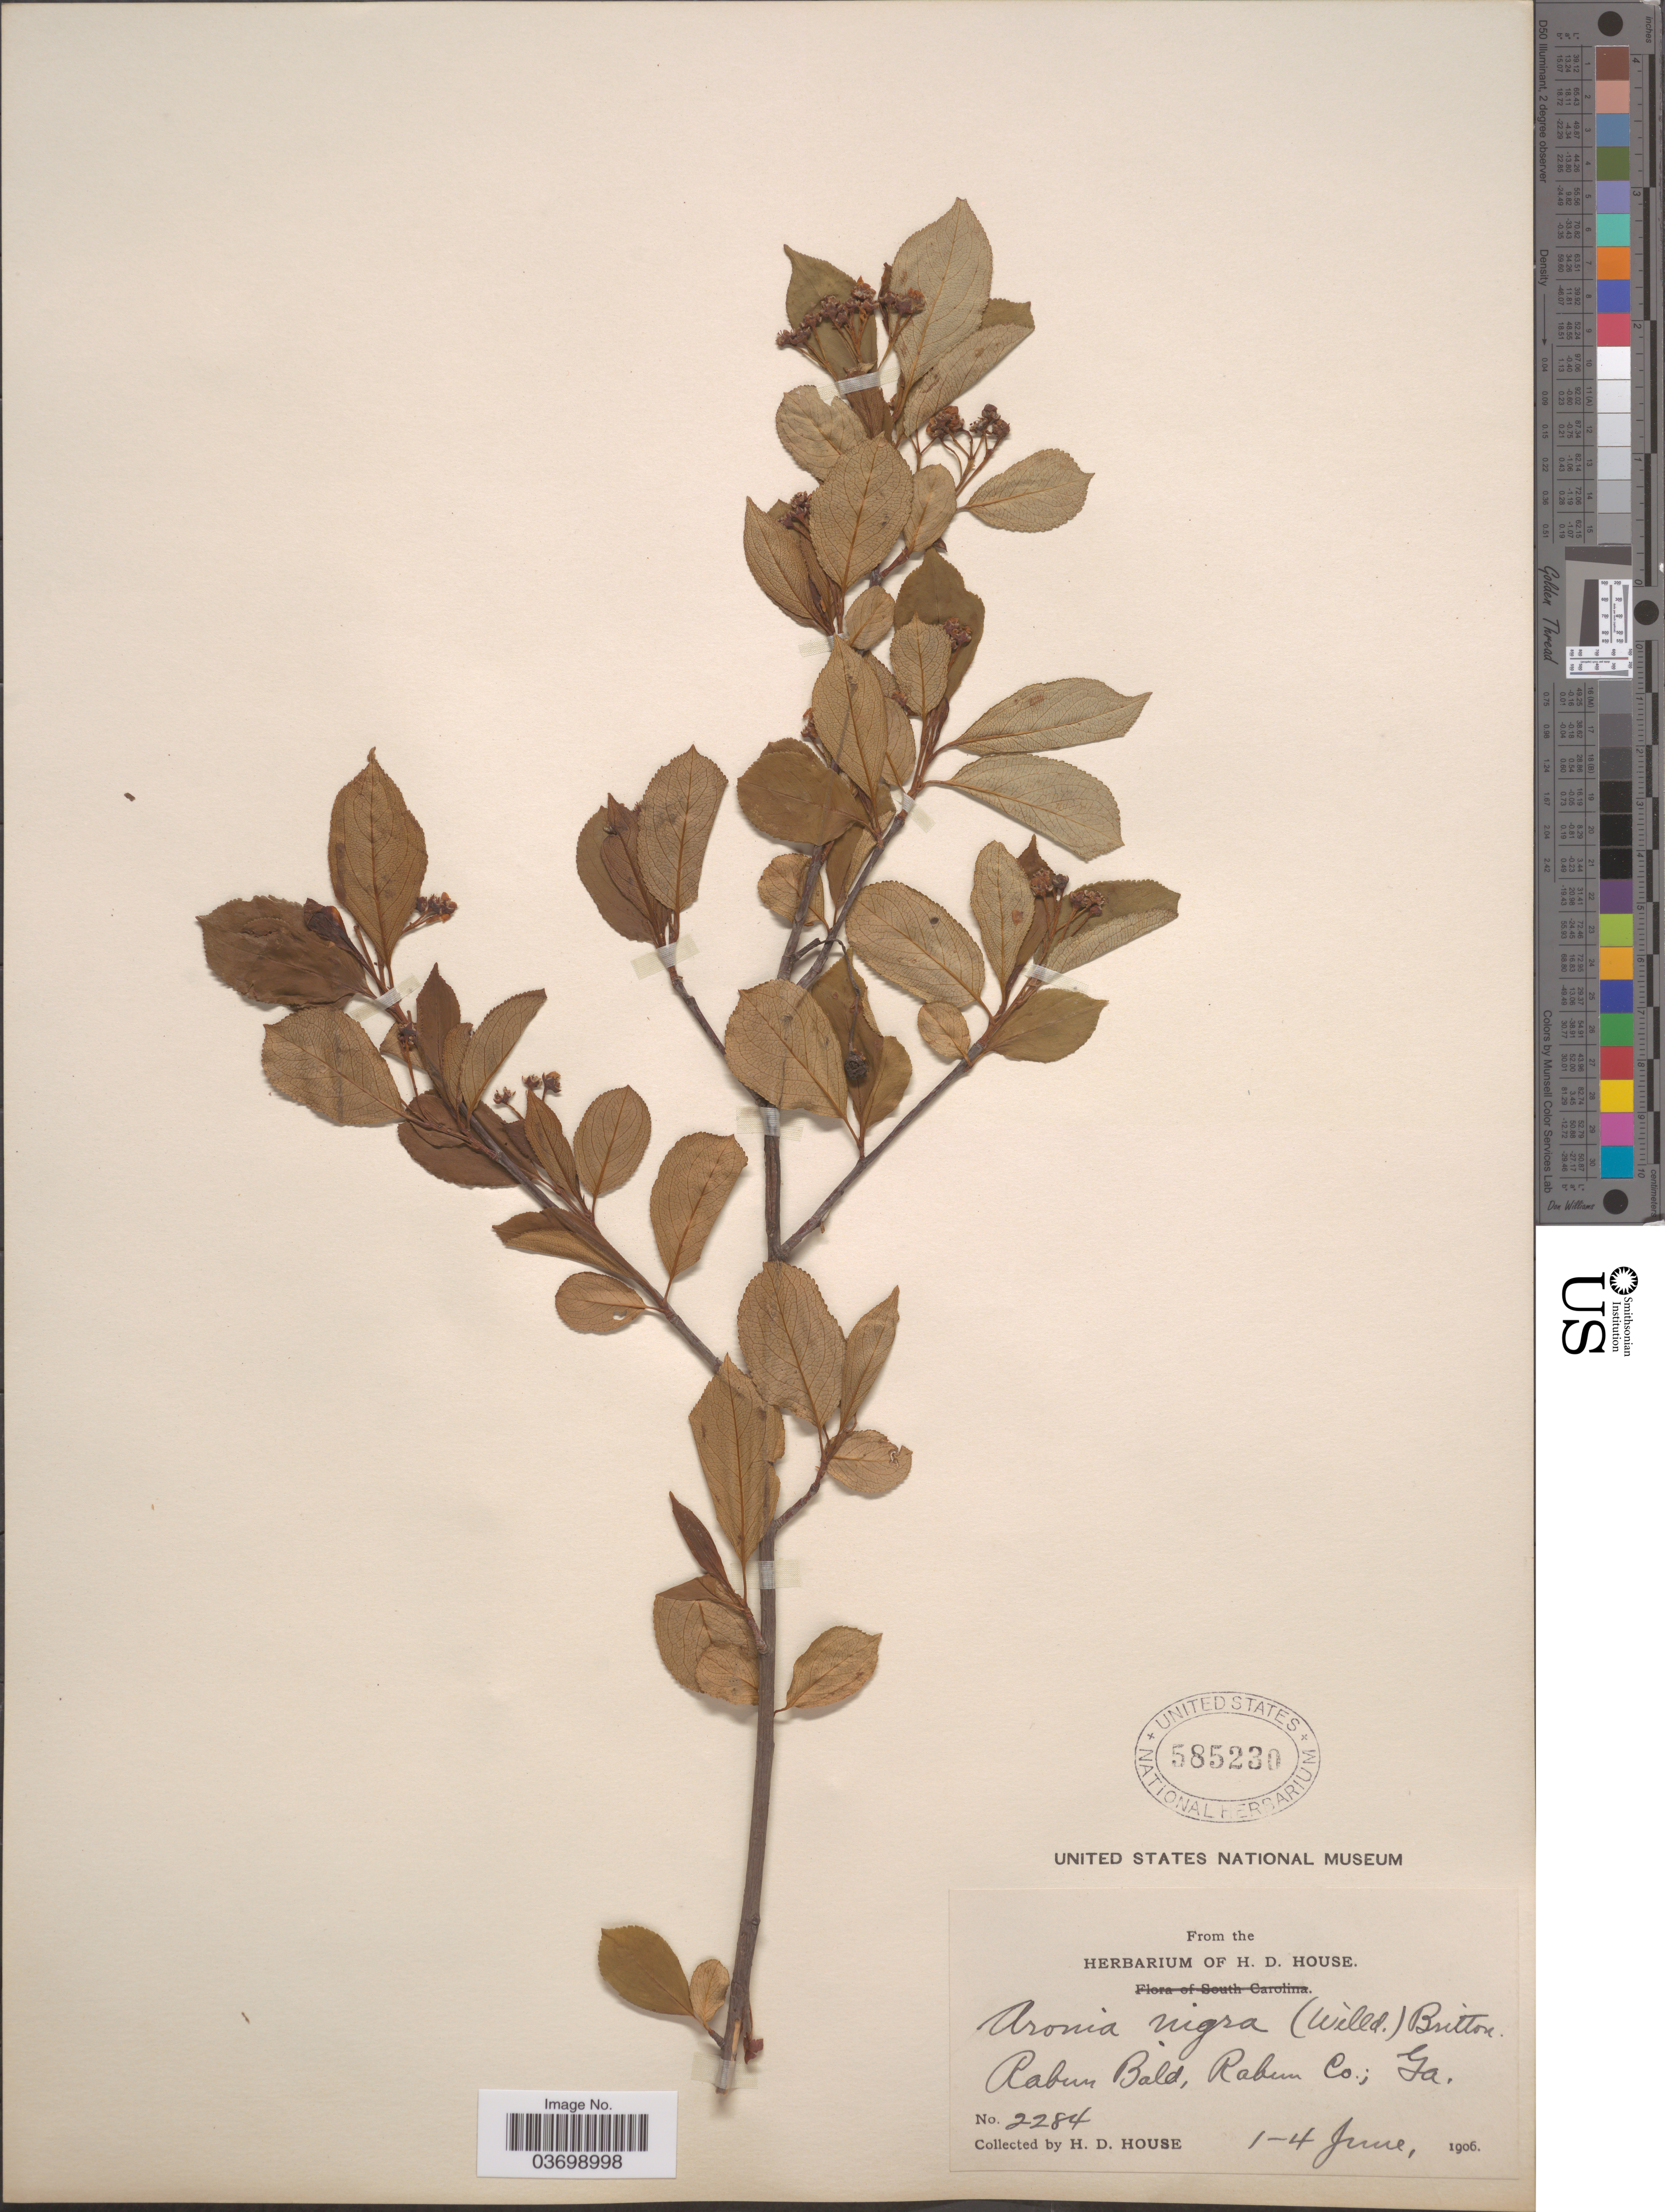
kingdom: Plantae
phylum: Tracheophyta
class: Magnoliopsida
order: Rosales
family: Rosaceae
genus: Aronia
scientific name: Aronia melanocarpa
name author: (Michx.) Elliott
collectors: H. D. House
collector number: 2284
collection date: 1906-06-01/1906-06-04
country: United States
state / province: Georgia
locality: Rabun Bald, Rabun Co.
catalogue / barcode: US 585230